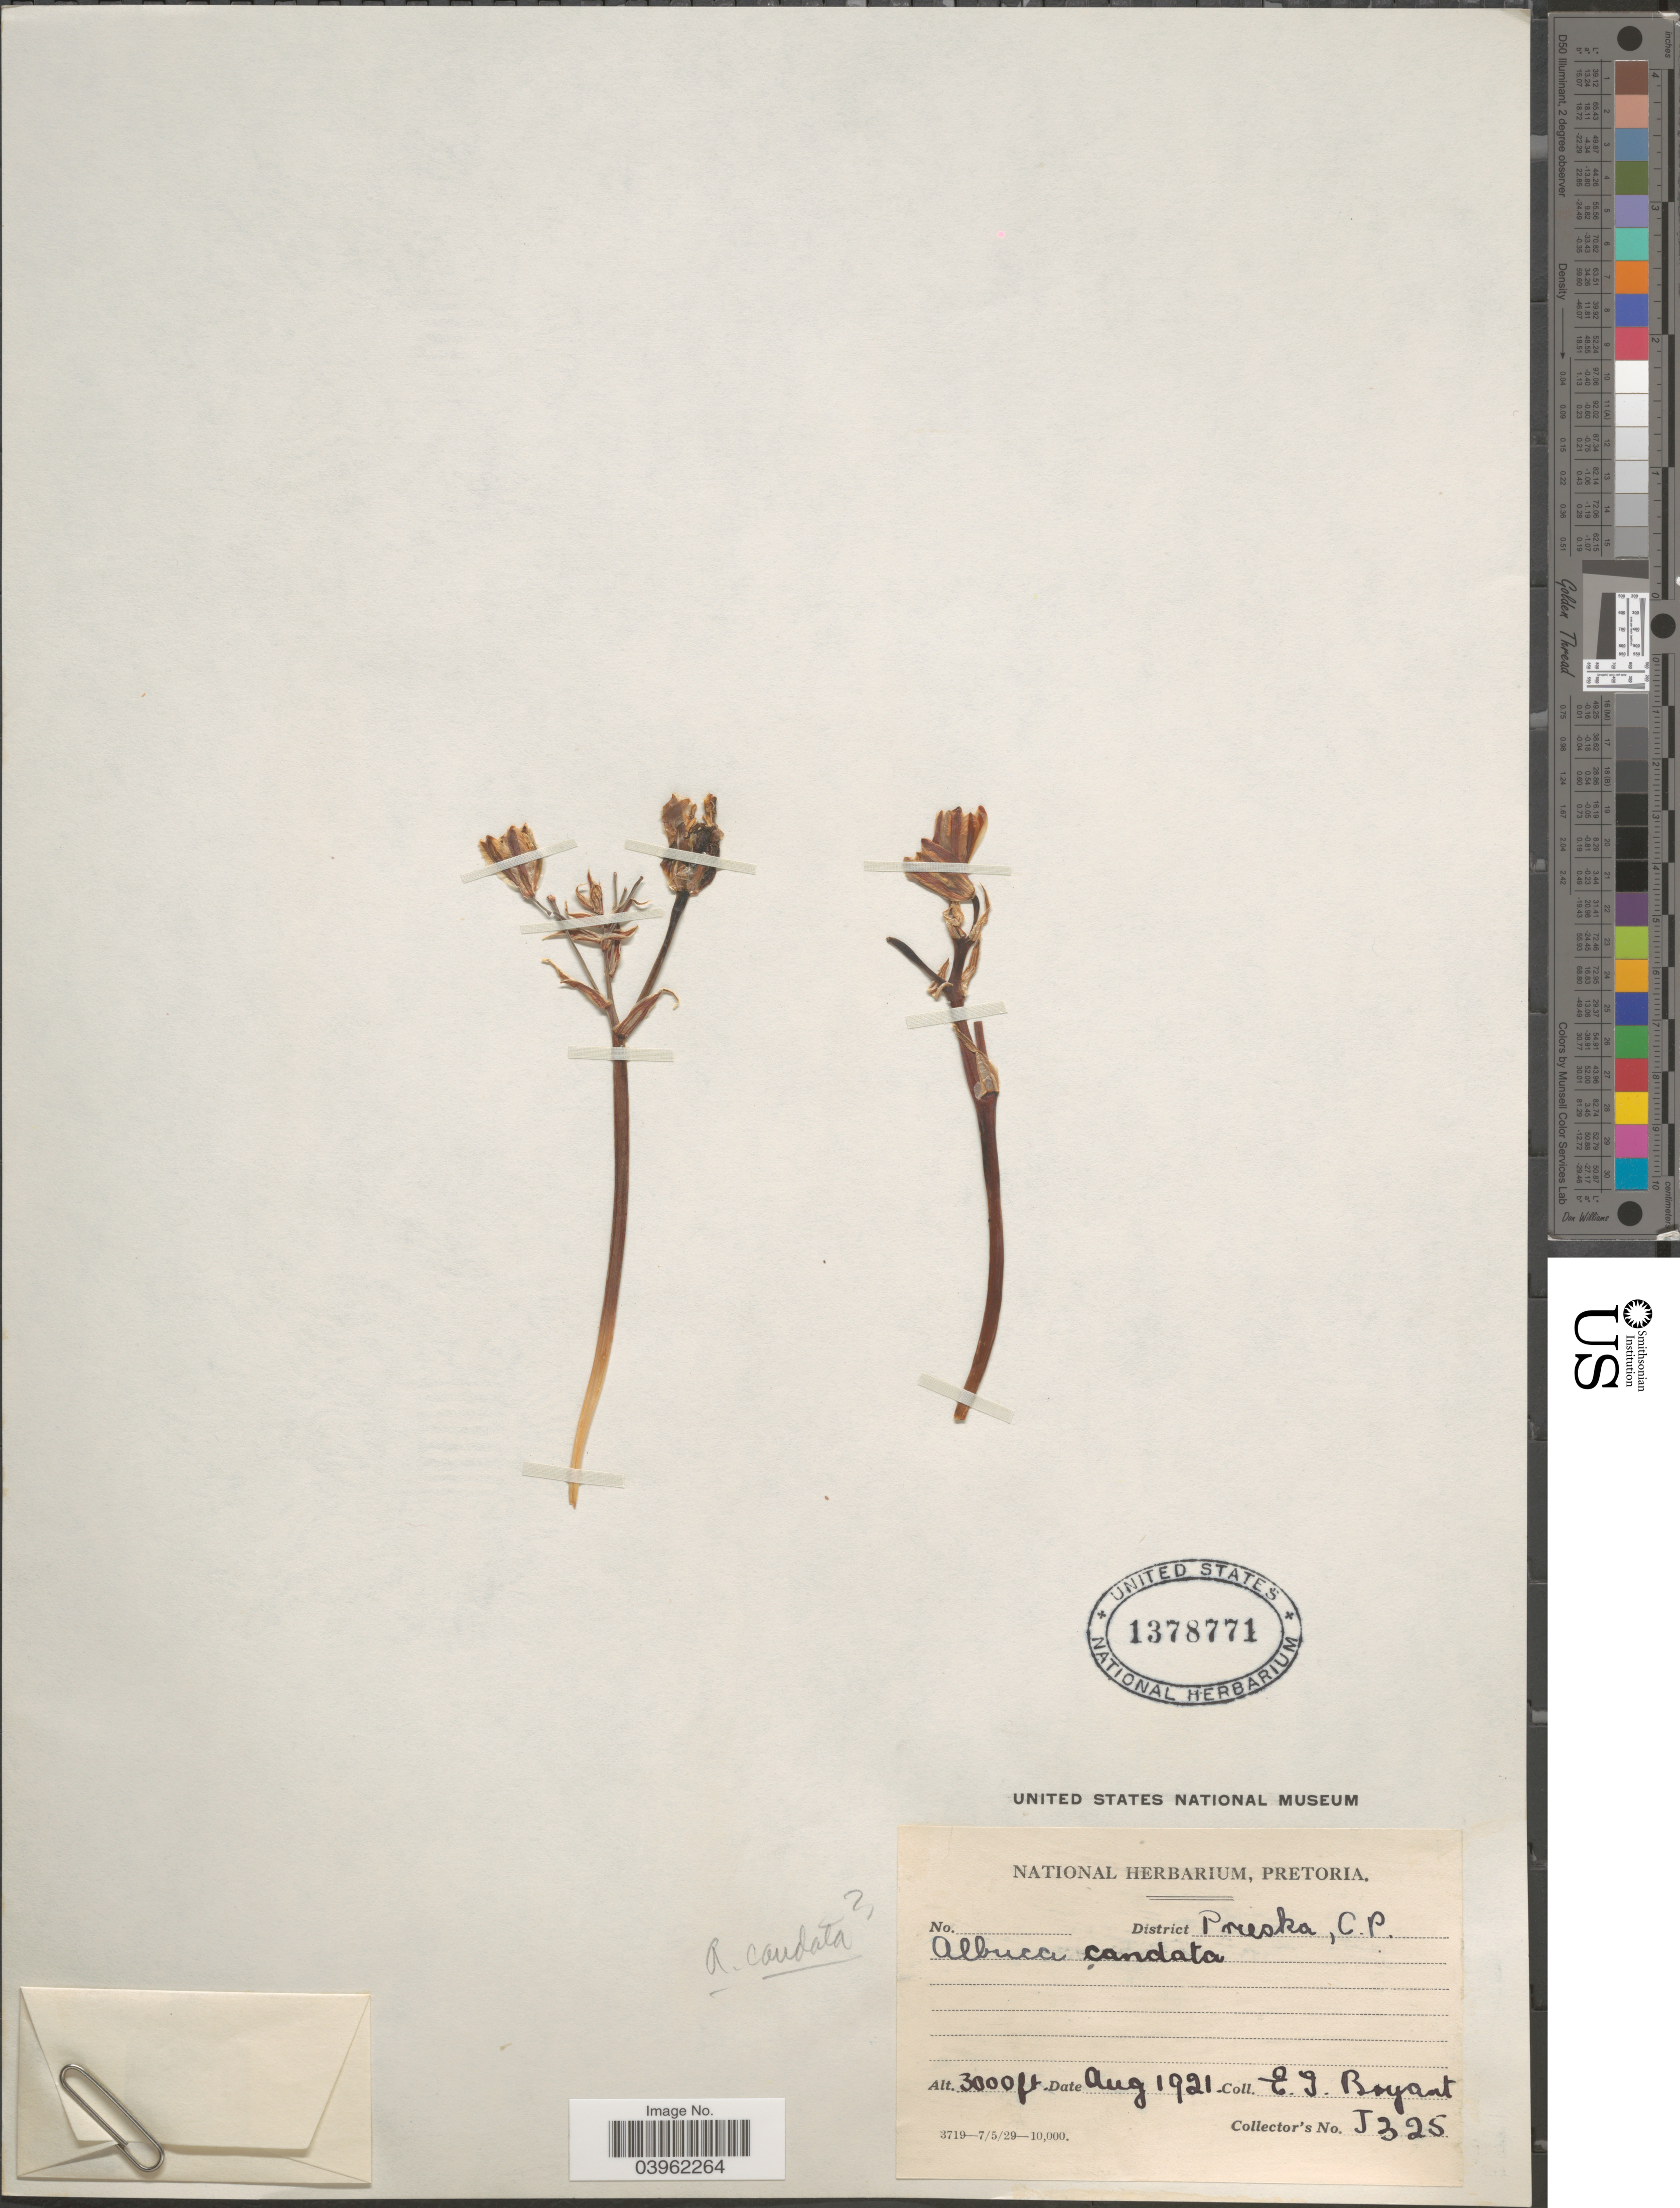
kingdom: Plantae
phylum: Tracheophyta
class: Liliopsida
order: Asparagales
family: Asparagaceae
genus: Albuca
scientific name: Albuca caudata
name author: Jacq.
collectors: E. Boyant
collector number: J325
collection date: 1921-08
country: South Africa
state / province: Northern Cape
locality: District Preska, C.P.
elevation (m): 914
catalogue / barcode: US 1378771